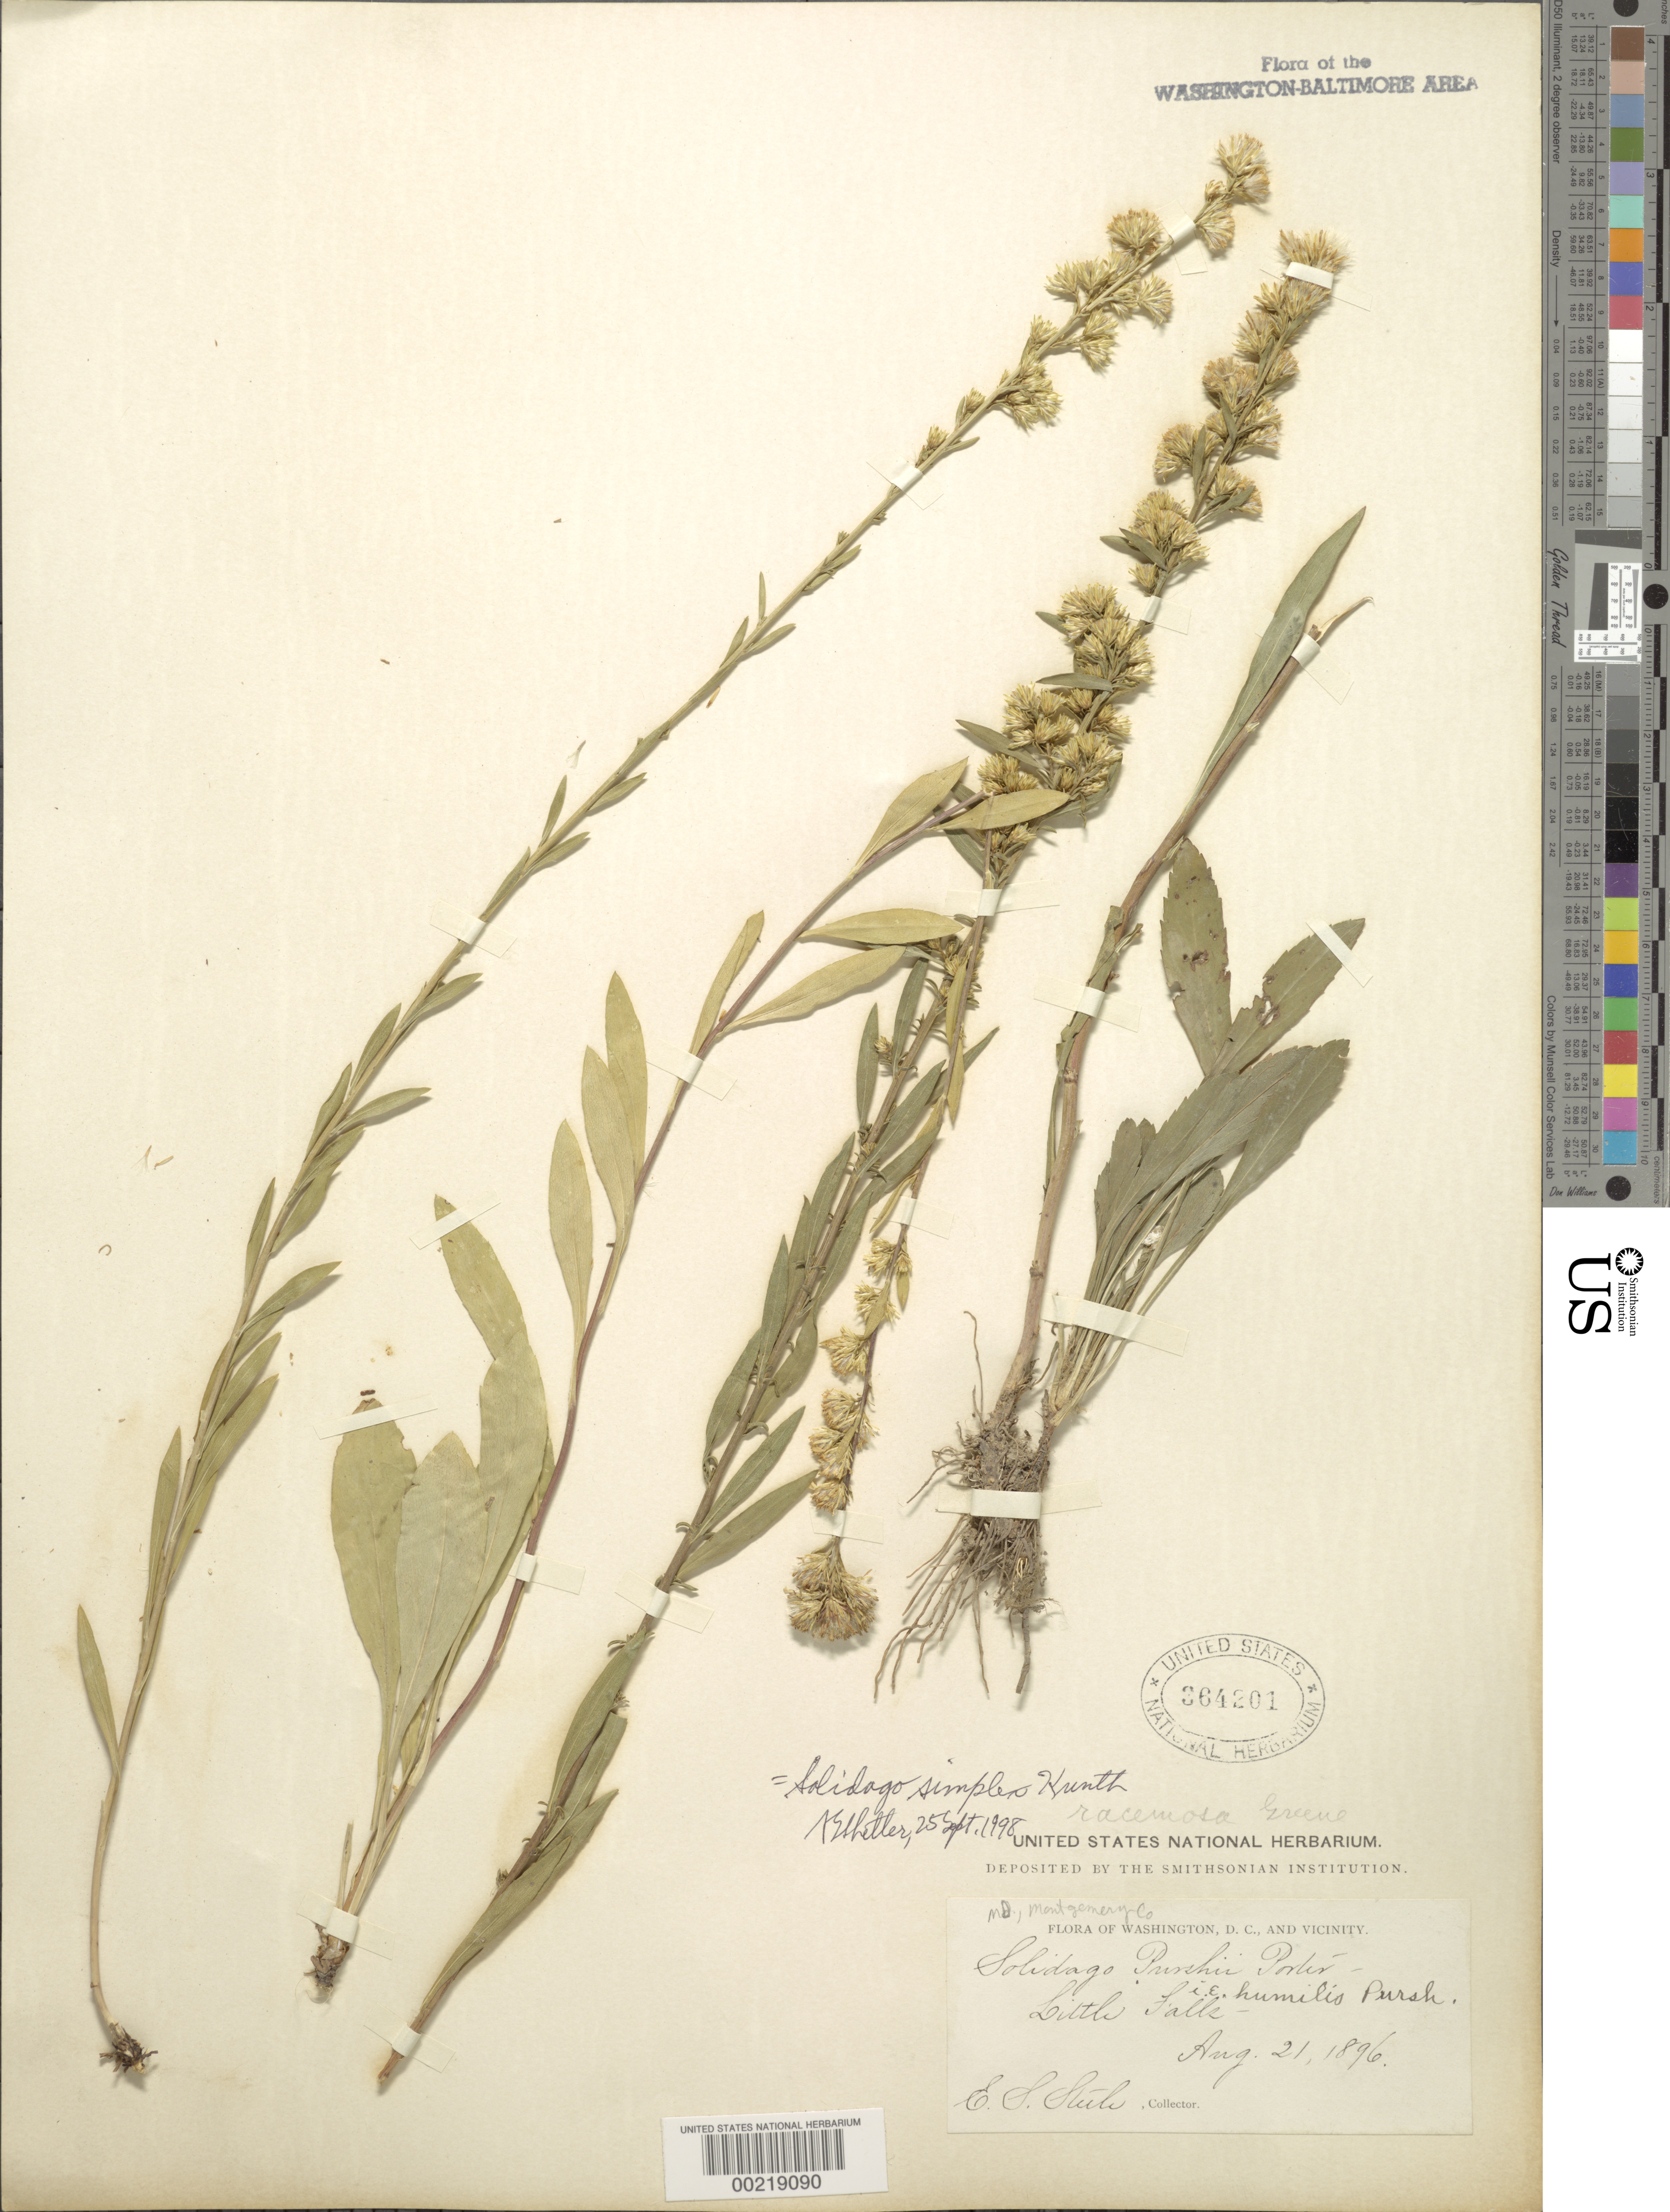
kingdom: Plantae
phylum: Tracheophyta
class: Magnoliopsida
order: Asterales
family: Asteraceae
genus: Solidago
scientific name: Solidago simplex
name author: Kunth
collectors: E. Steele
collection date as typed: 21 Aug 1896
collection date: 1896-08-21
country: United States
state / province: Maryland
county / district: Montgomery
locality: Little Falls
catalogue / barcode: US 364201